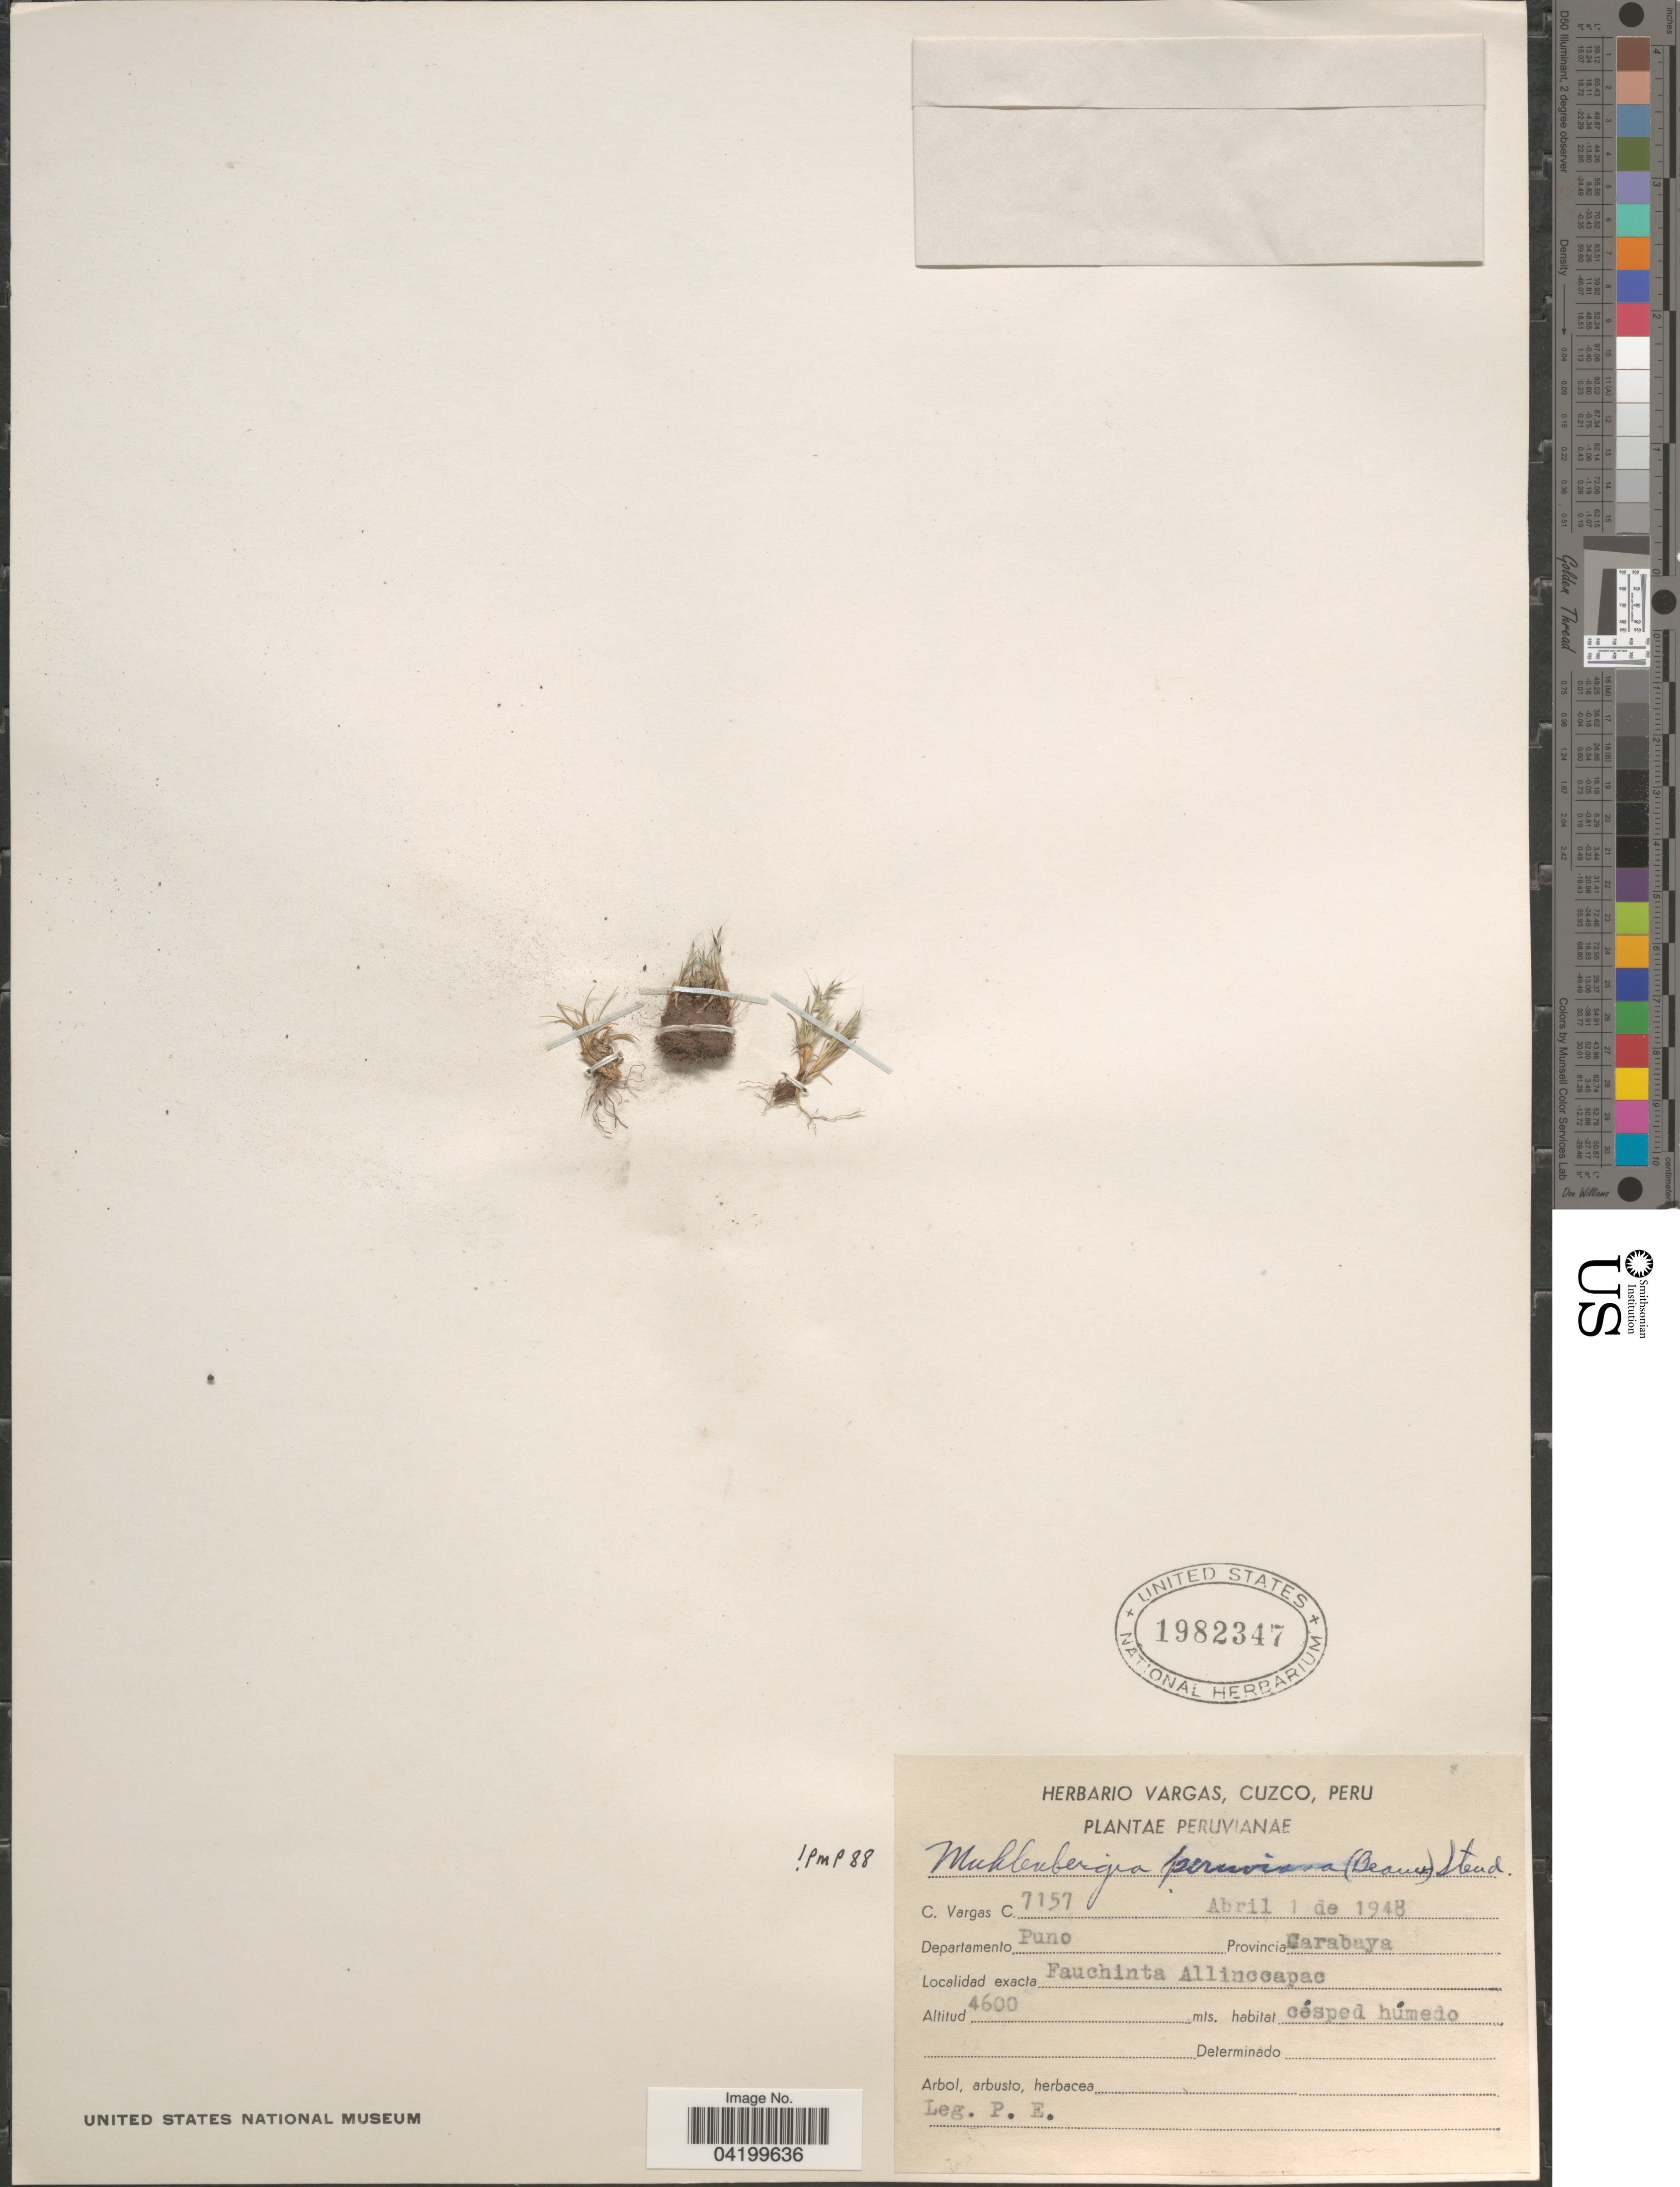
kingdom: Plantae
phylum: Tracheophyta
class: Liliopsida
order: Poales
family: Poaceae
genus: Muhlenbergia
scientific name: Muhlenbergia peruviana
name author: (P. Beauv.) Steud.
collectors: P. E.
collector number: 7157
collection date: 1948-04-01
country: Peru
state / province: Puno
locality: Departamento Puno. Provincia Carabaya. Fauchinta Allinccapac.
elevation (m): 4600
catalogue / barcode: US 1982347